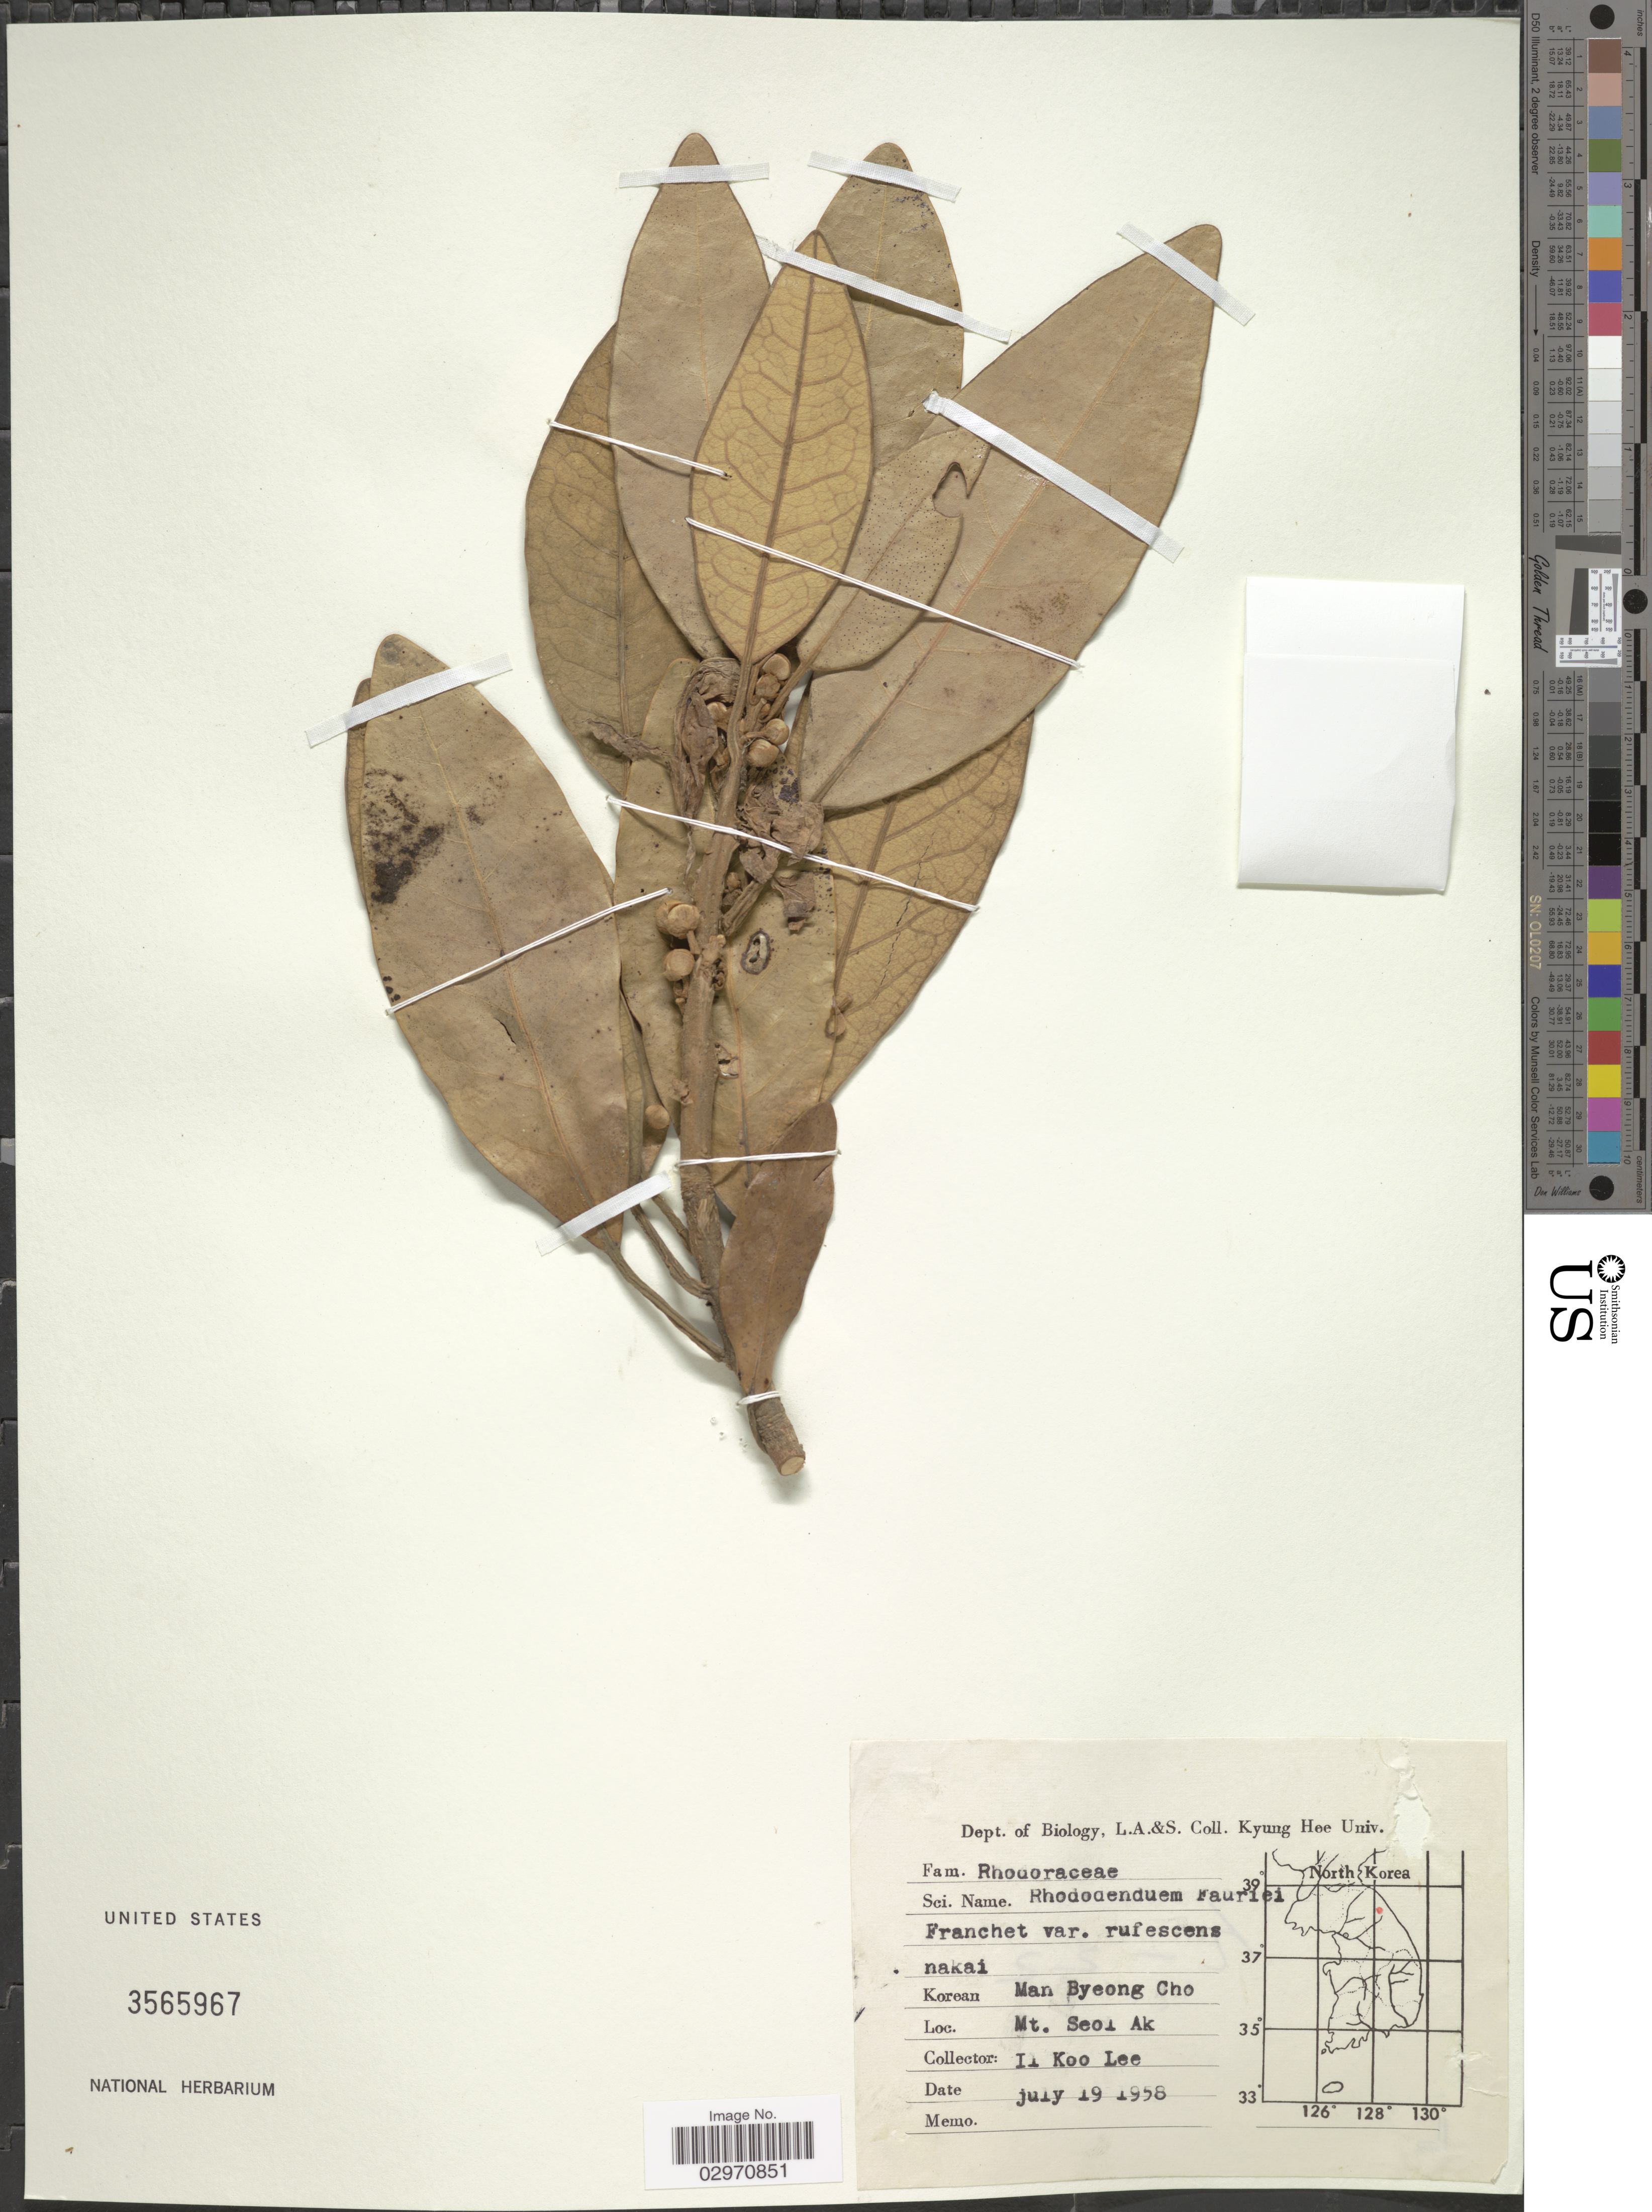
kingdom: Plantae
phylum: Tracheophyta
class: Magnoliopsida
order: Ericales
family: Ericaceae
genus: Rhododendron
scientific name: Rhododendron fauriei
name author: Franch.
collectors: I. K. Lee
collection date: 1958-07-19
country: South Korea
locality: Mt. Seol Ak.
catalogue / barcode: US 3565967